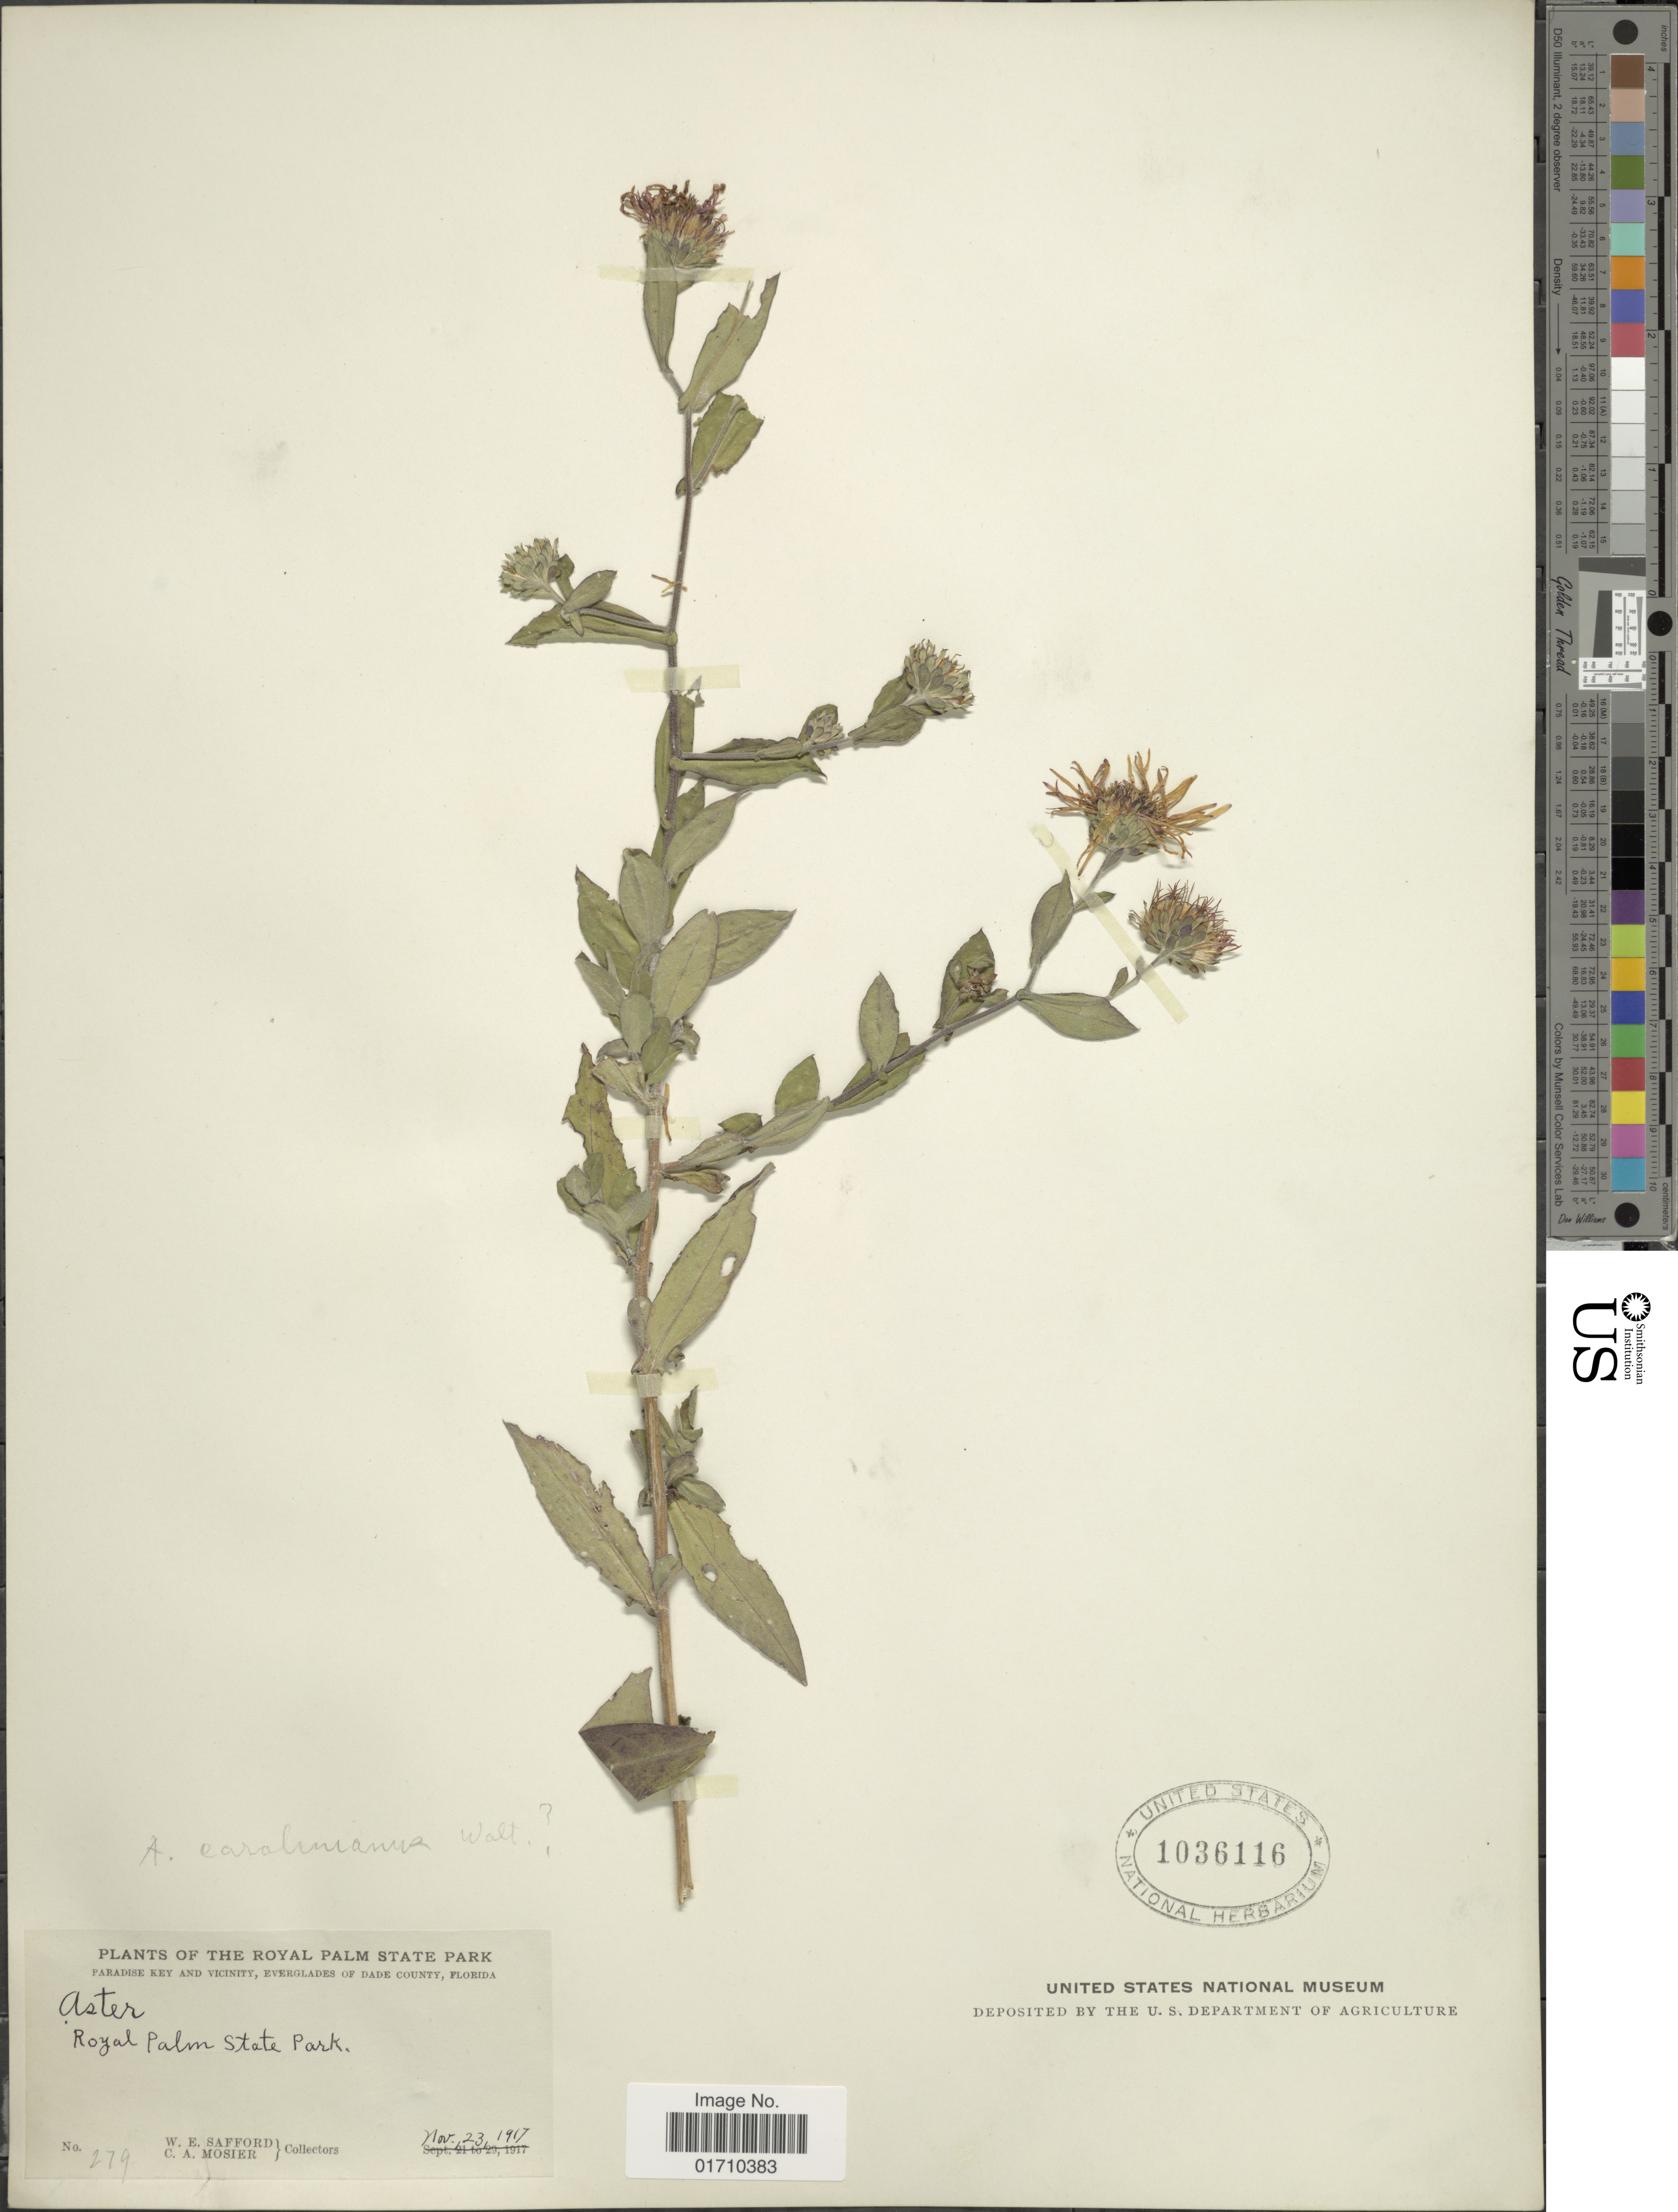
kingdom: Plantae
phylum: Tracheophyta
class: Magnoliopsida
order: Asterales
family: Asteraceae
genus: Ampelaster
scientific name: Ampelaster carolinianus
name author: (Walter) G.L. Nesom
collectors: W. E. Safford & C. A. Mosier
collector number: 279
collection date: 1917-11-23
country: United States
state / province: Florida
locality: The Royal State Park, Paradise Key and vicinity, Everglads of Dade County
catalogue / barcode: US 1036116